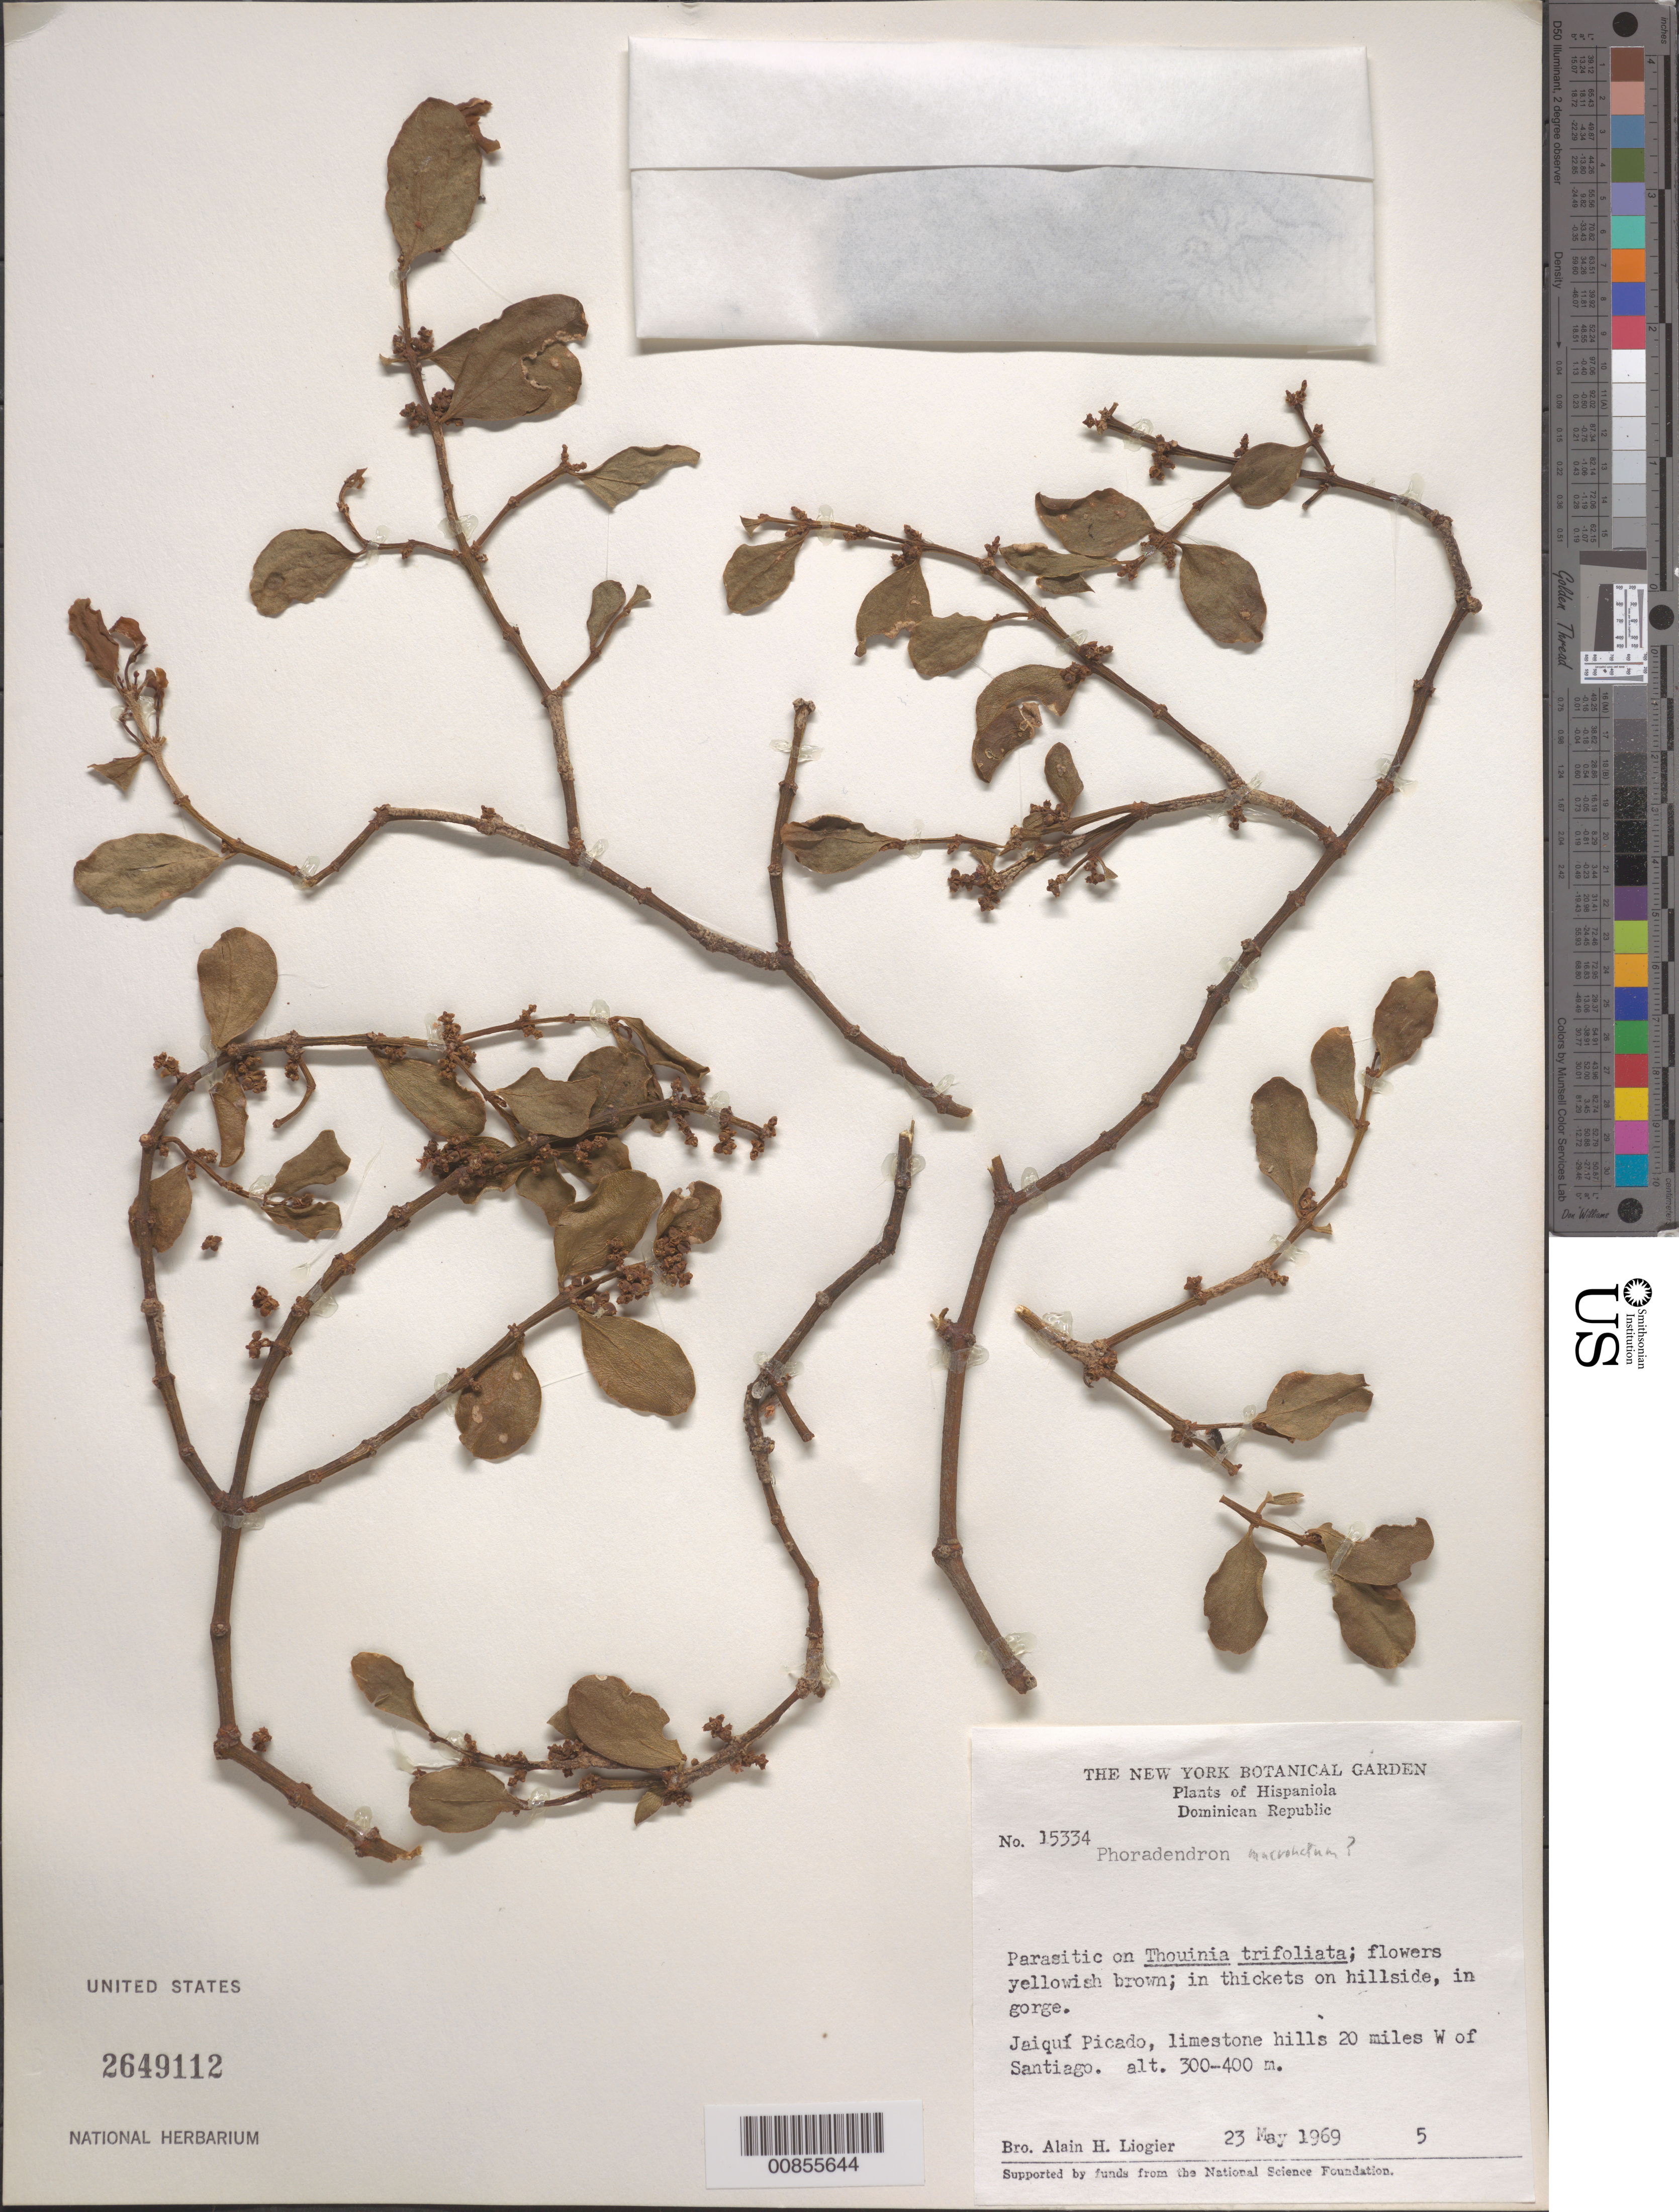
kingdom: Plantae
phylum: Tracheophyta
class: Magnoliopsida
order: Santalales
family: Viscaceae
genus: Phoradendron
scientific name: Phoradendron mucronatum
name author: (DC.) Krug & Urb.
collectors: A. H. Liogier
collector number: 15334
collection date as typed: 23 May 1969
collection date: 1969-05-23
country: Dominican Republic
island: Hispaniola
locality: Jaiquí Picado, limestone hills 20 miles W of Santiago.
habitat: On Thouinia trifoliata. In thickets on hillsides, in gorge. Limestone hills.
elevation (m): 300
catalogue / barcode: US 2649112